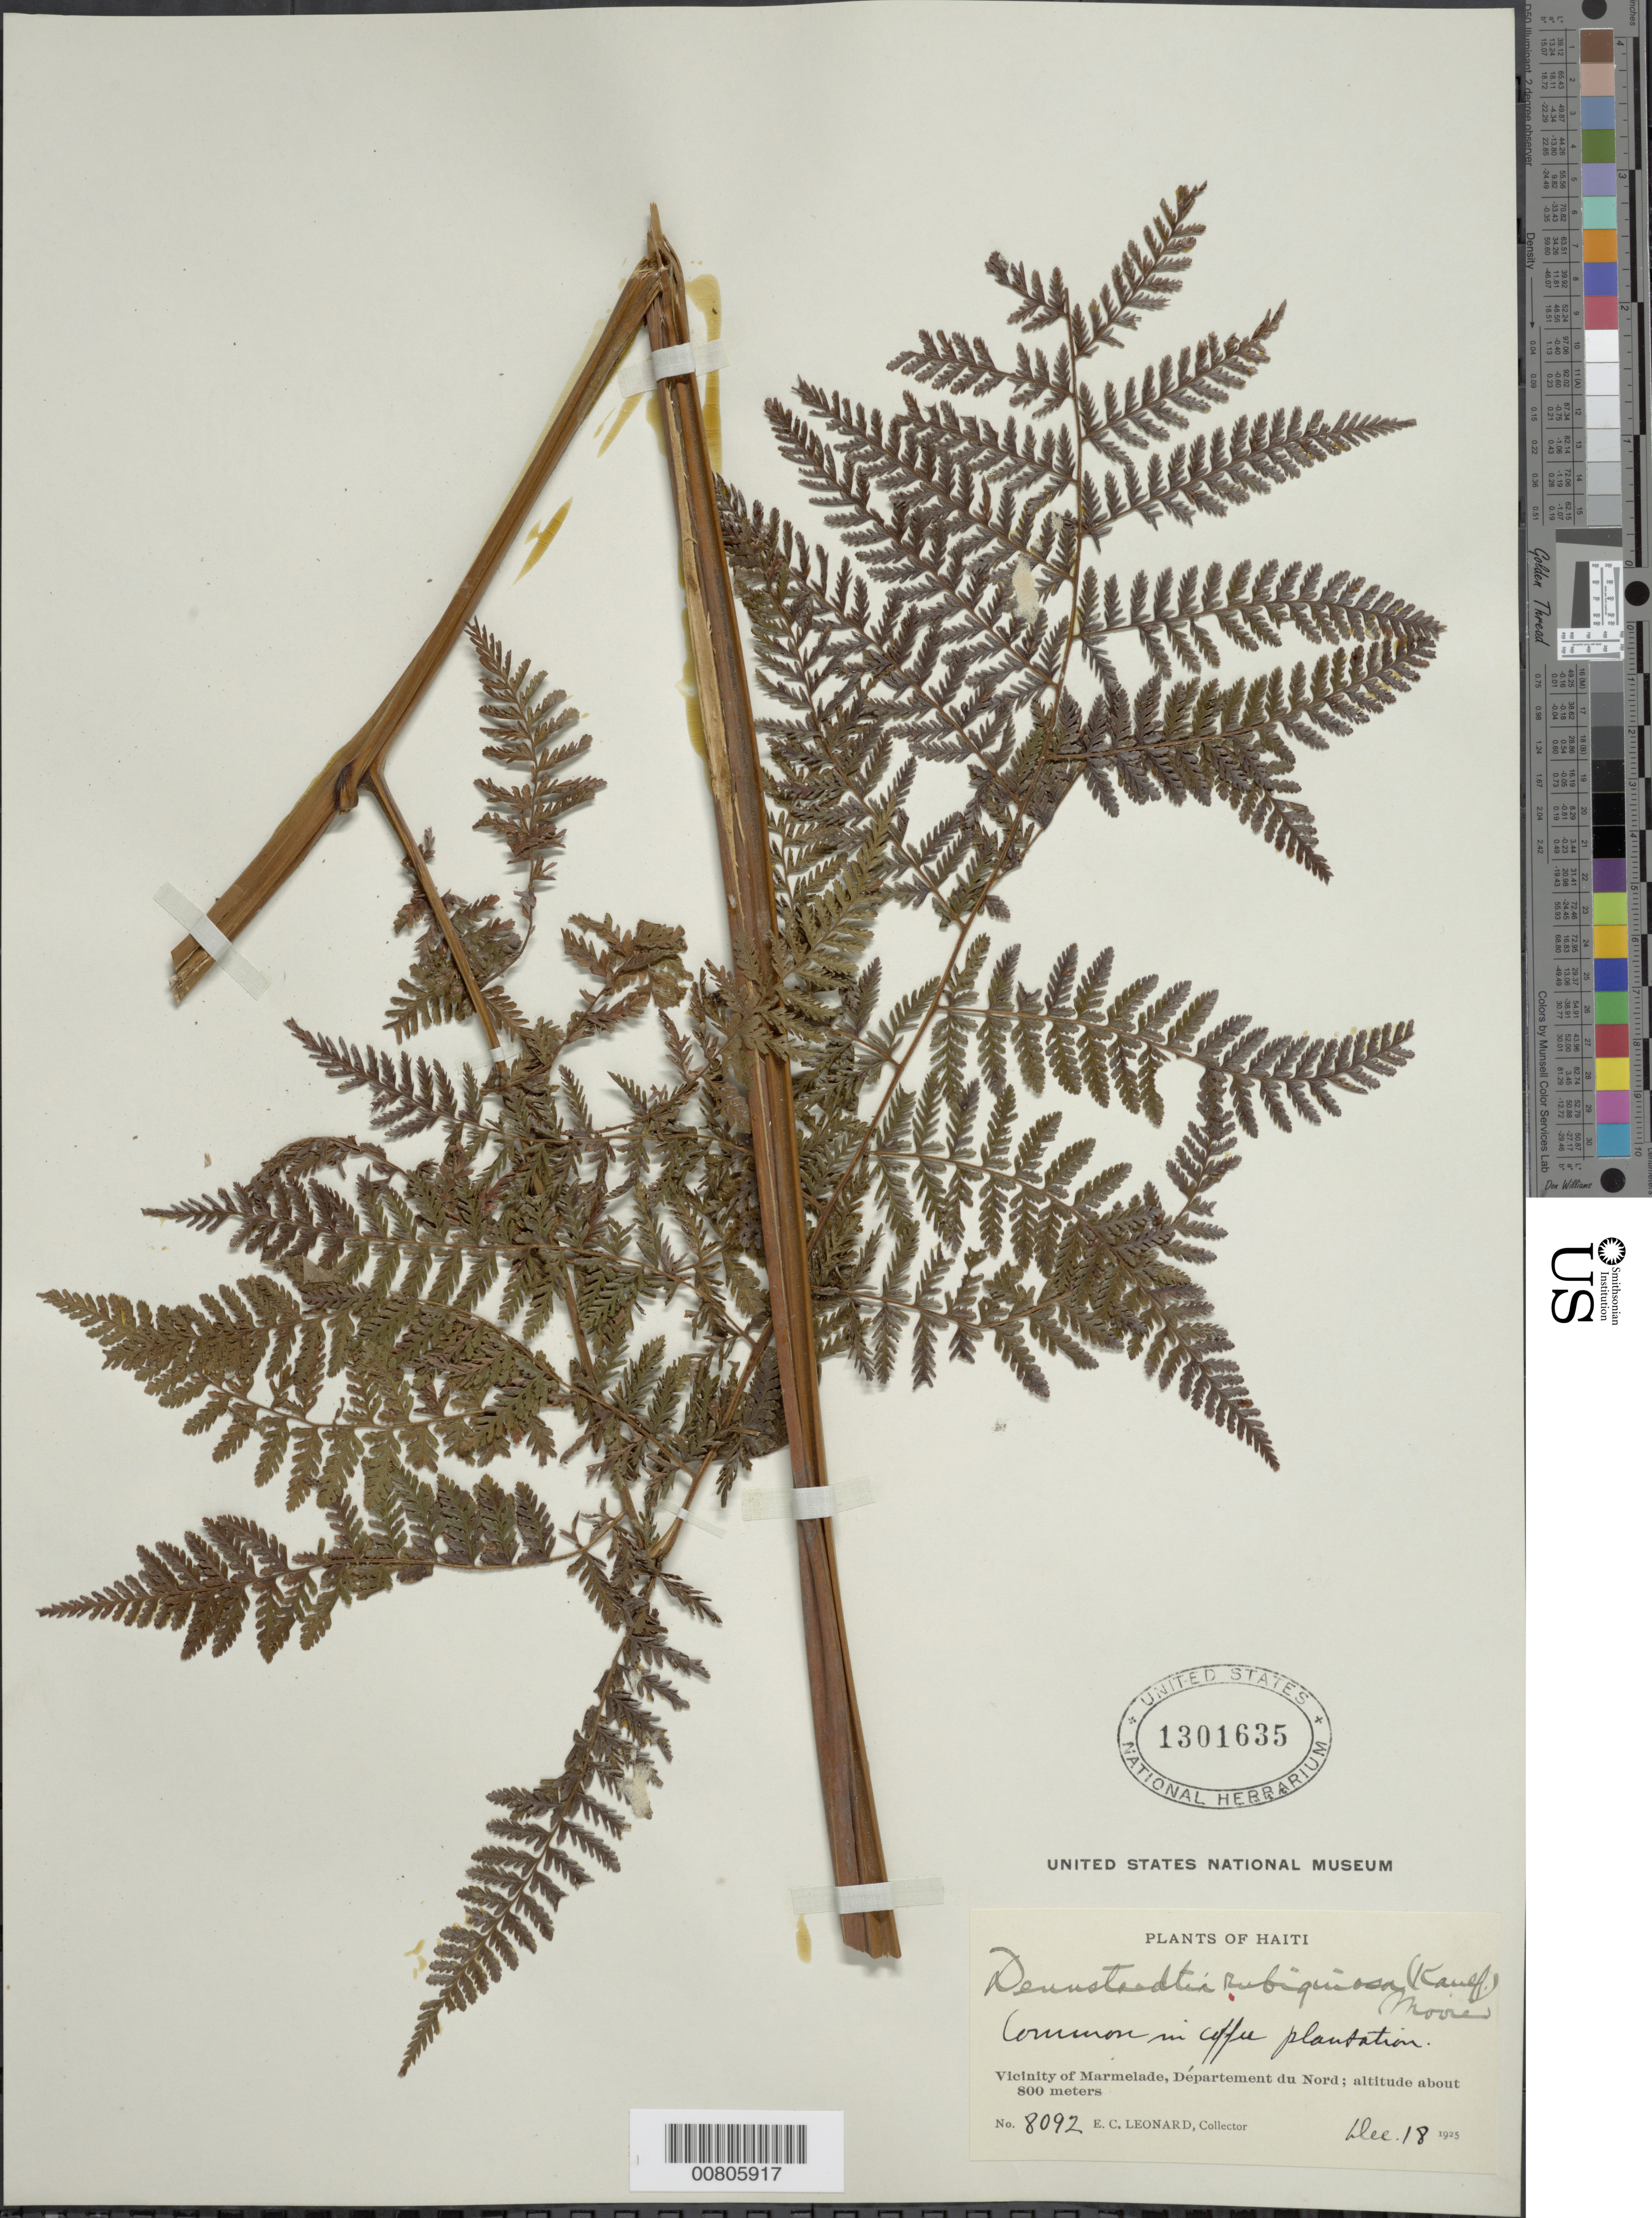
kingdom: Plantae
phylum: Tracheophyta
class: Polypodiopsida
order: Polypodiales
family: Dennstaedtiaceae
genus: Dennstaedtia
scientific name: Dennstaedtia cicutaria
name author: (Sw.) T. Moore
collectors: E. C. Leonard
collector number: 8092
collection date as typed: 19 Dec 1925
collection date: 1925-12-19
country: Haiti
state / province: Nord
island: Hispaniola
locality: Marmelade vicinity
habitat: Coffee plantation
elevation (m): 800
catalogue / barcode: US 1301635